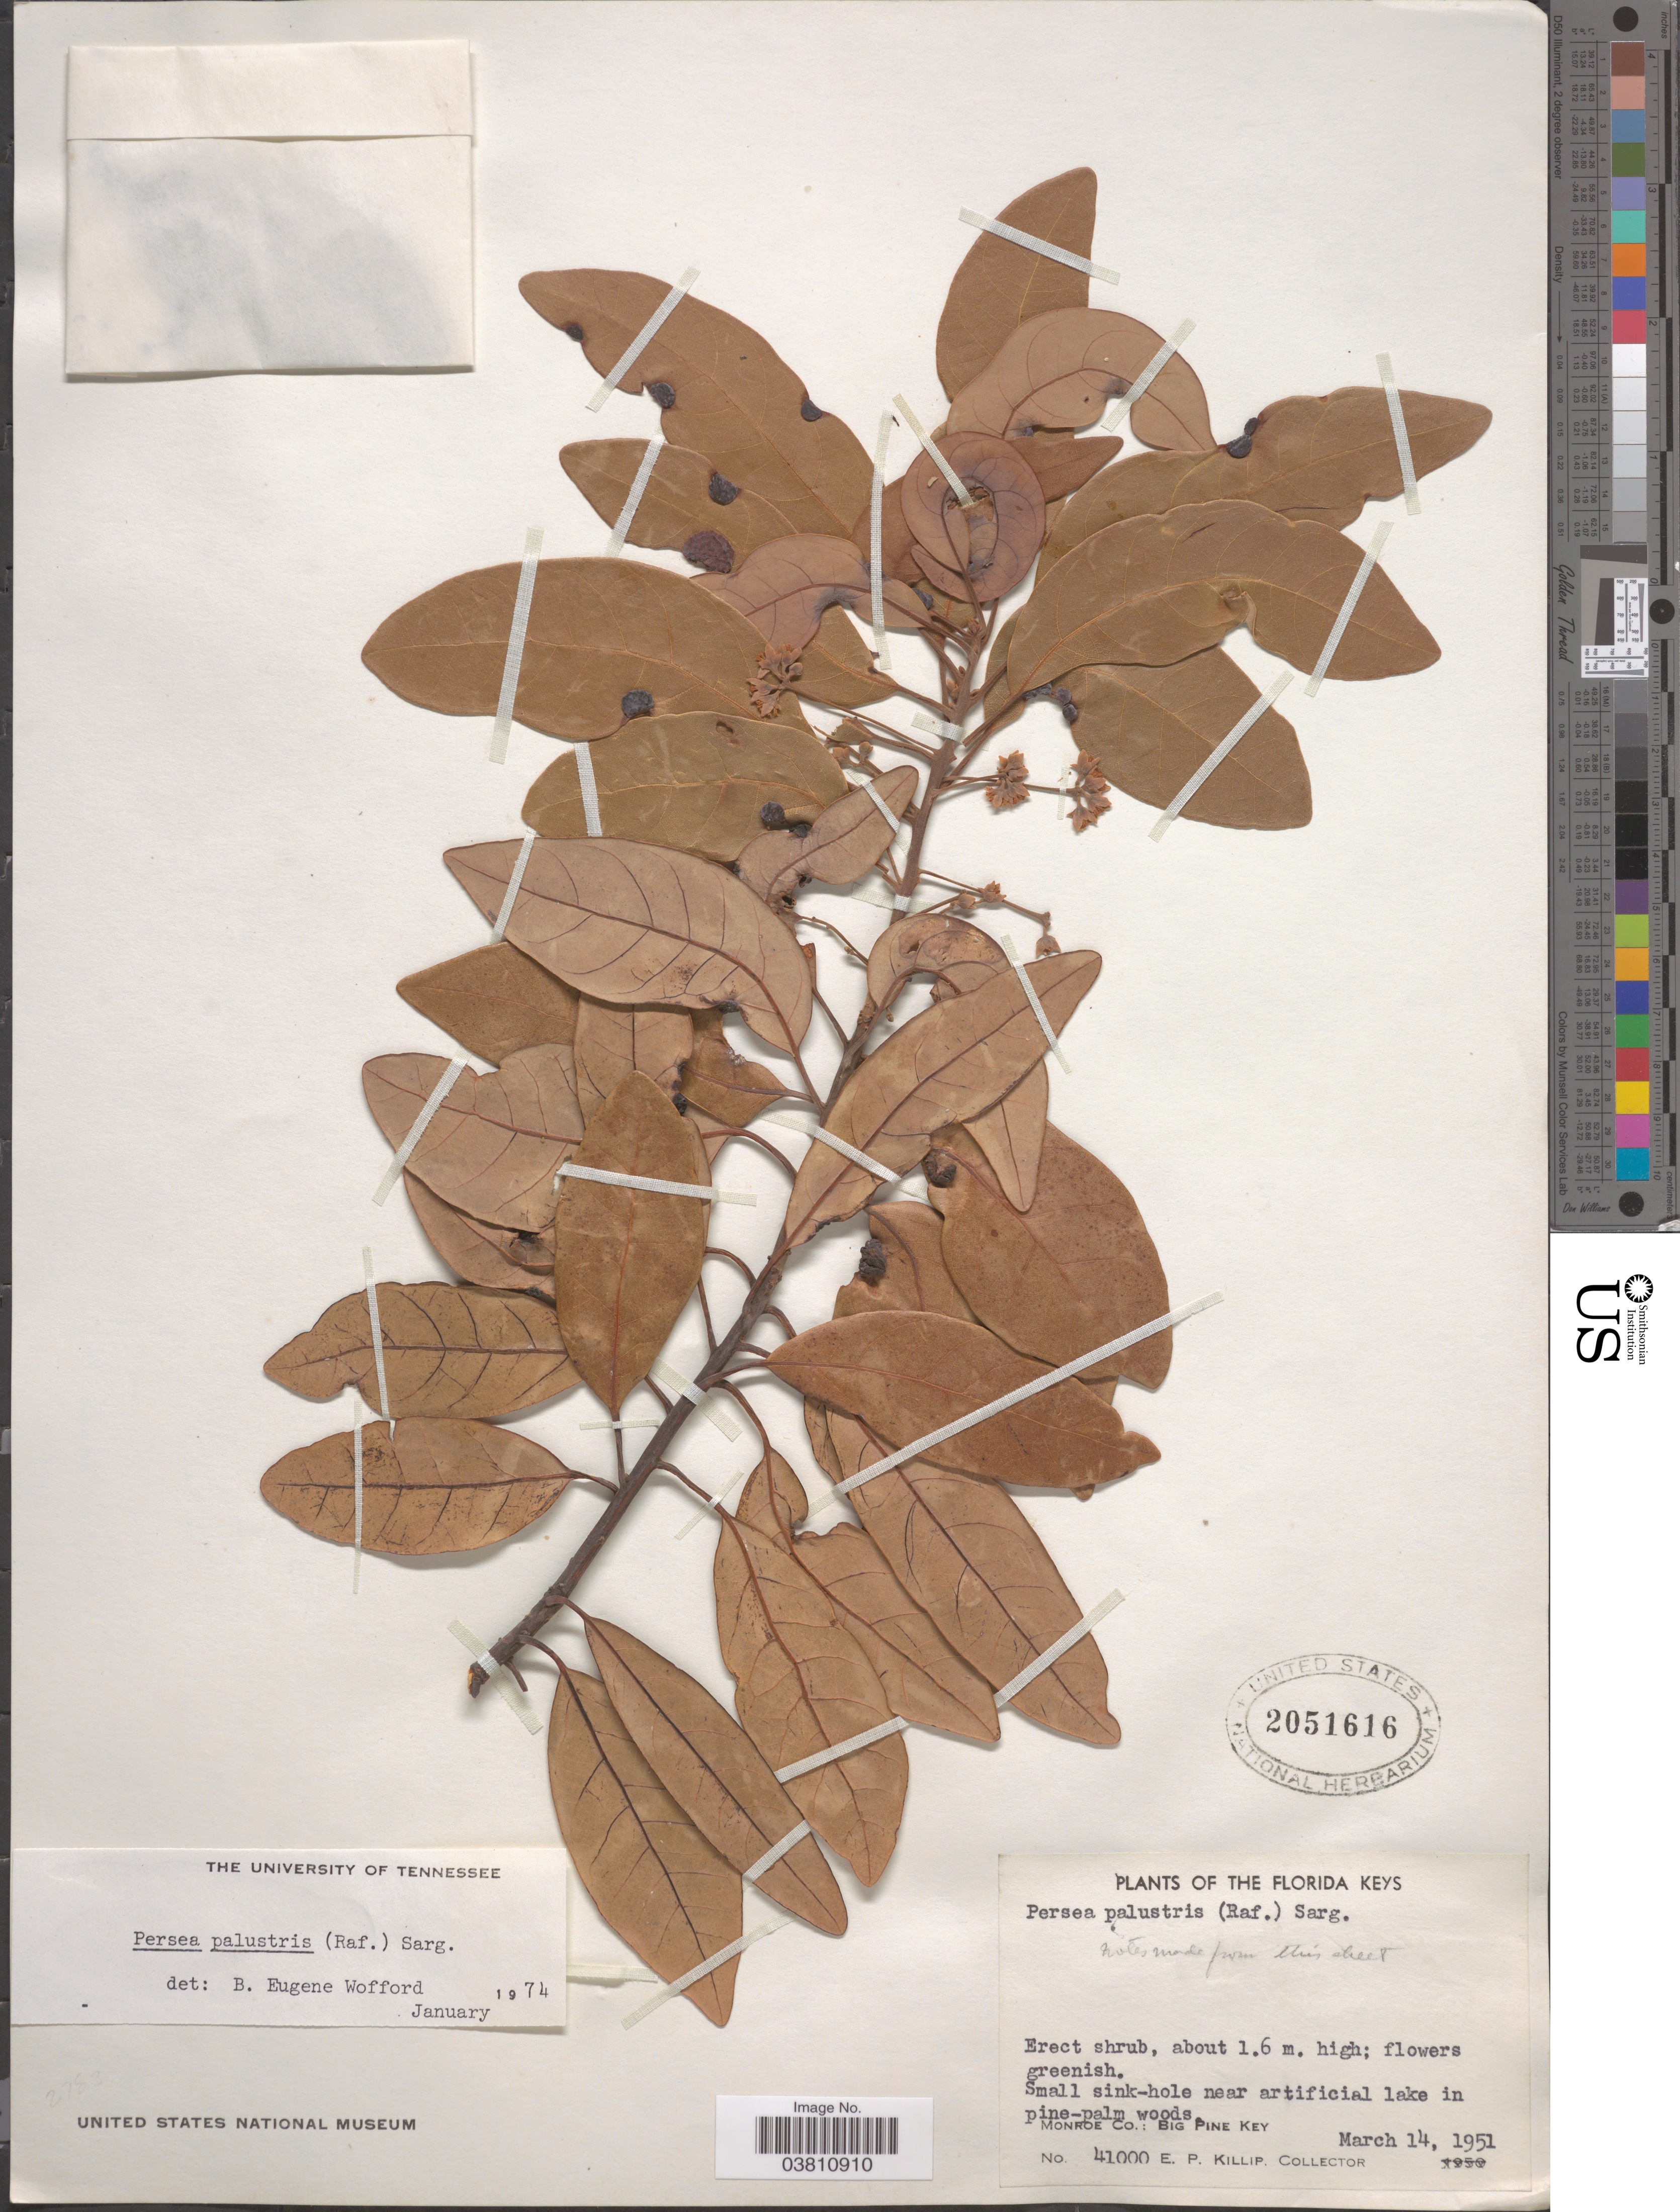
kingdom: Plantae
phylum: Tracheophyta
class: Magnoliopsida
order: Laurales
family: Lauraceae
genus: Persea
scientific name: Persea palustris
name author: (Raf.) Sarg.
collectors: E. P. Killip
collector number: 41000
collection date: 1951-03-14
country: United States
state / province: Florida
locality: The Florida Keys. Monroe Co: Big Pine Key.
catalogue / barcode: US 2051616